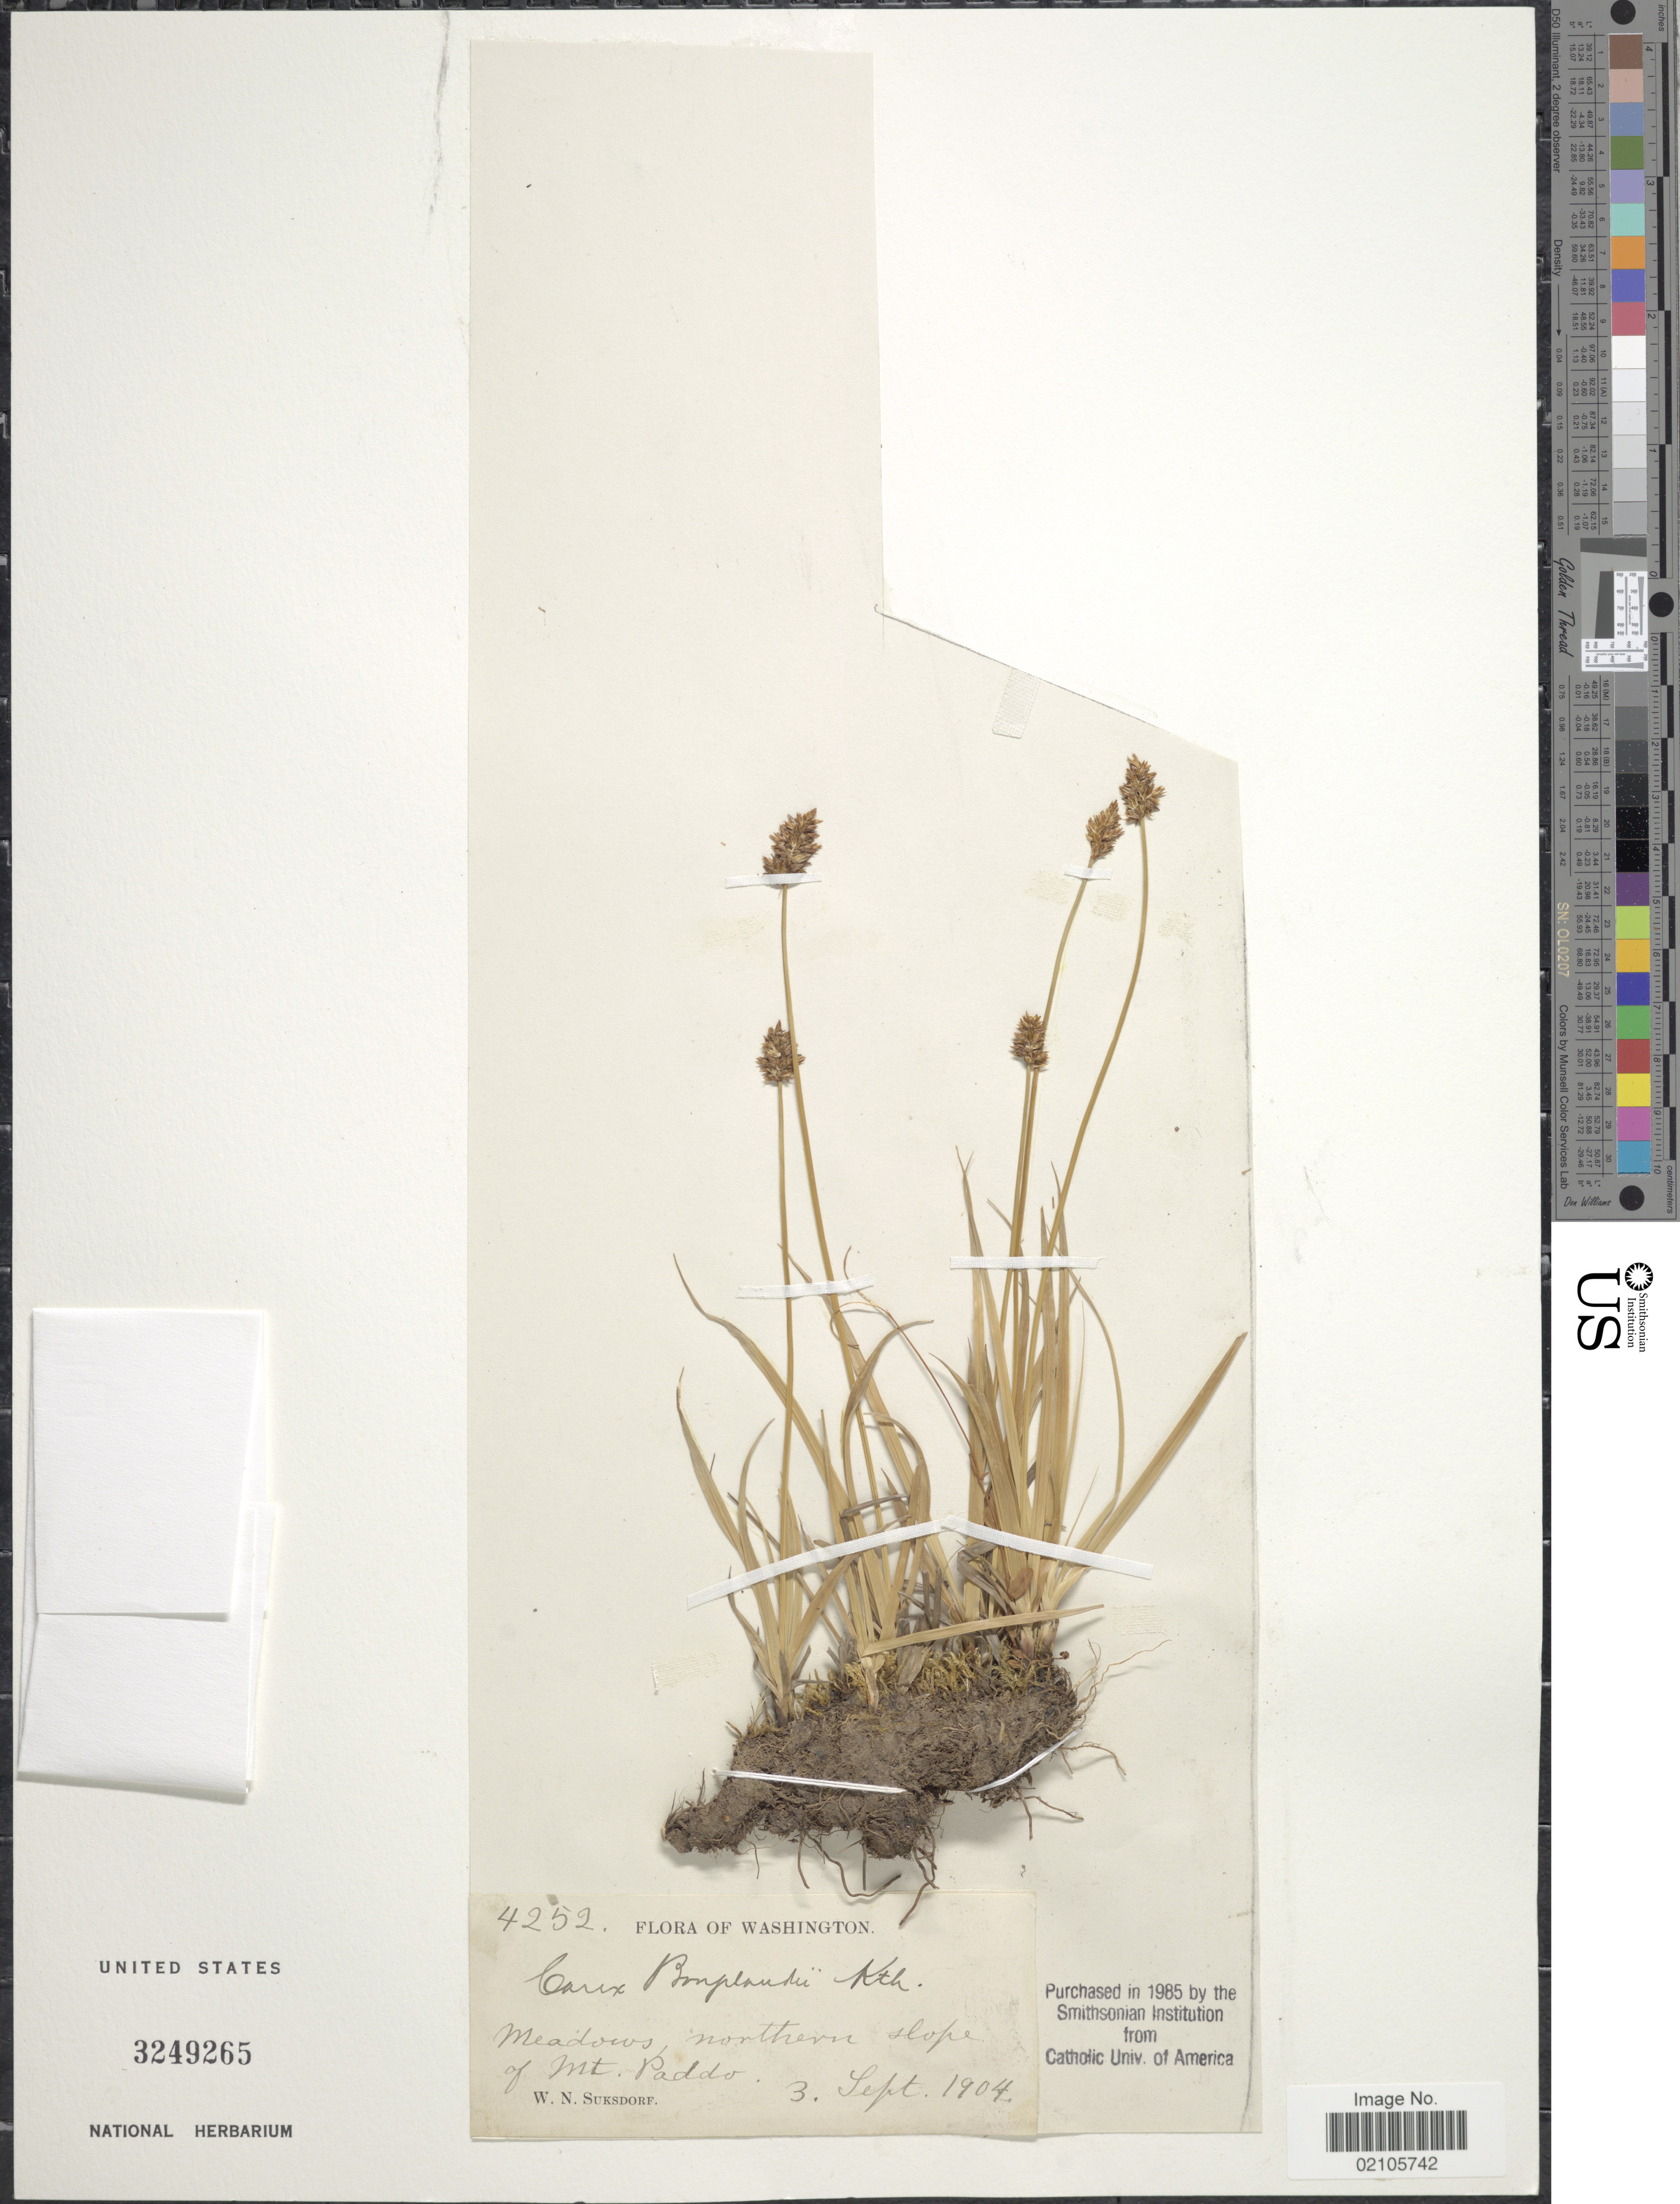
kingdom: Plantae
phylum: Tracheophyta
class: Liliopsida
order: Poales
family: Cyperaceae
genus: Carex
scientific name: Carex bonplandii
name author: Kunth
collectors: W. N. Suksdorf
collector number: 4252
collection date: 1904-09-03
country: United States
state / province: Washington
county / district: Skamania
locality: Meadows northern slope of Mt. Paddo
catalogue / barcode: US 3249265